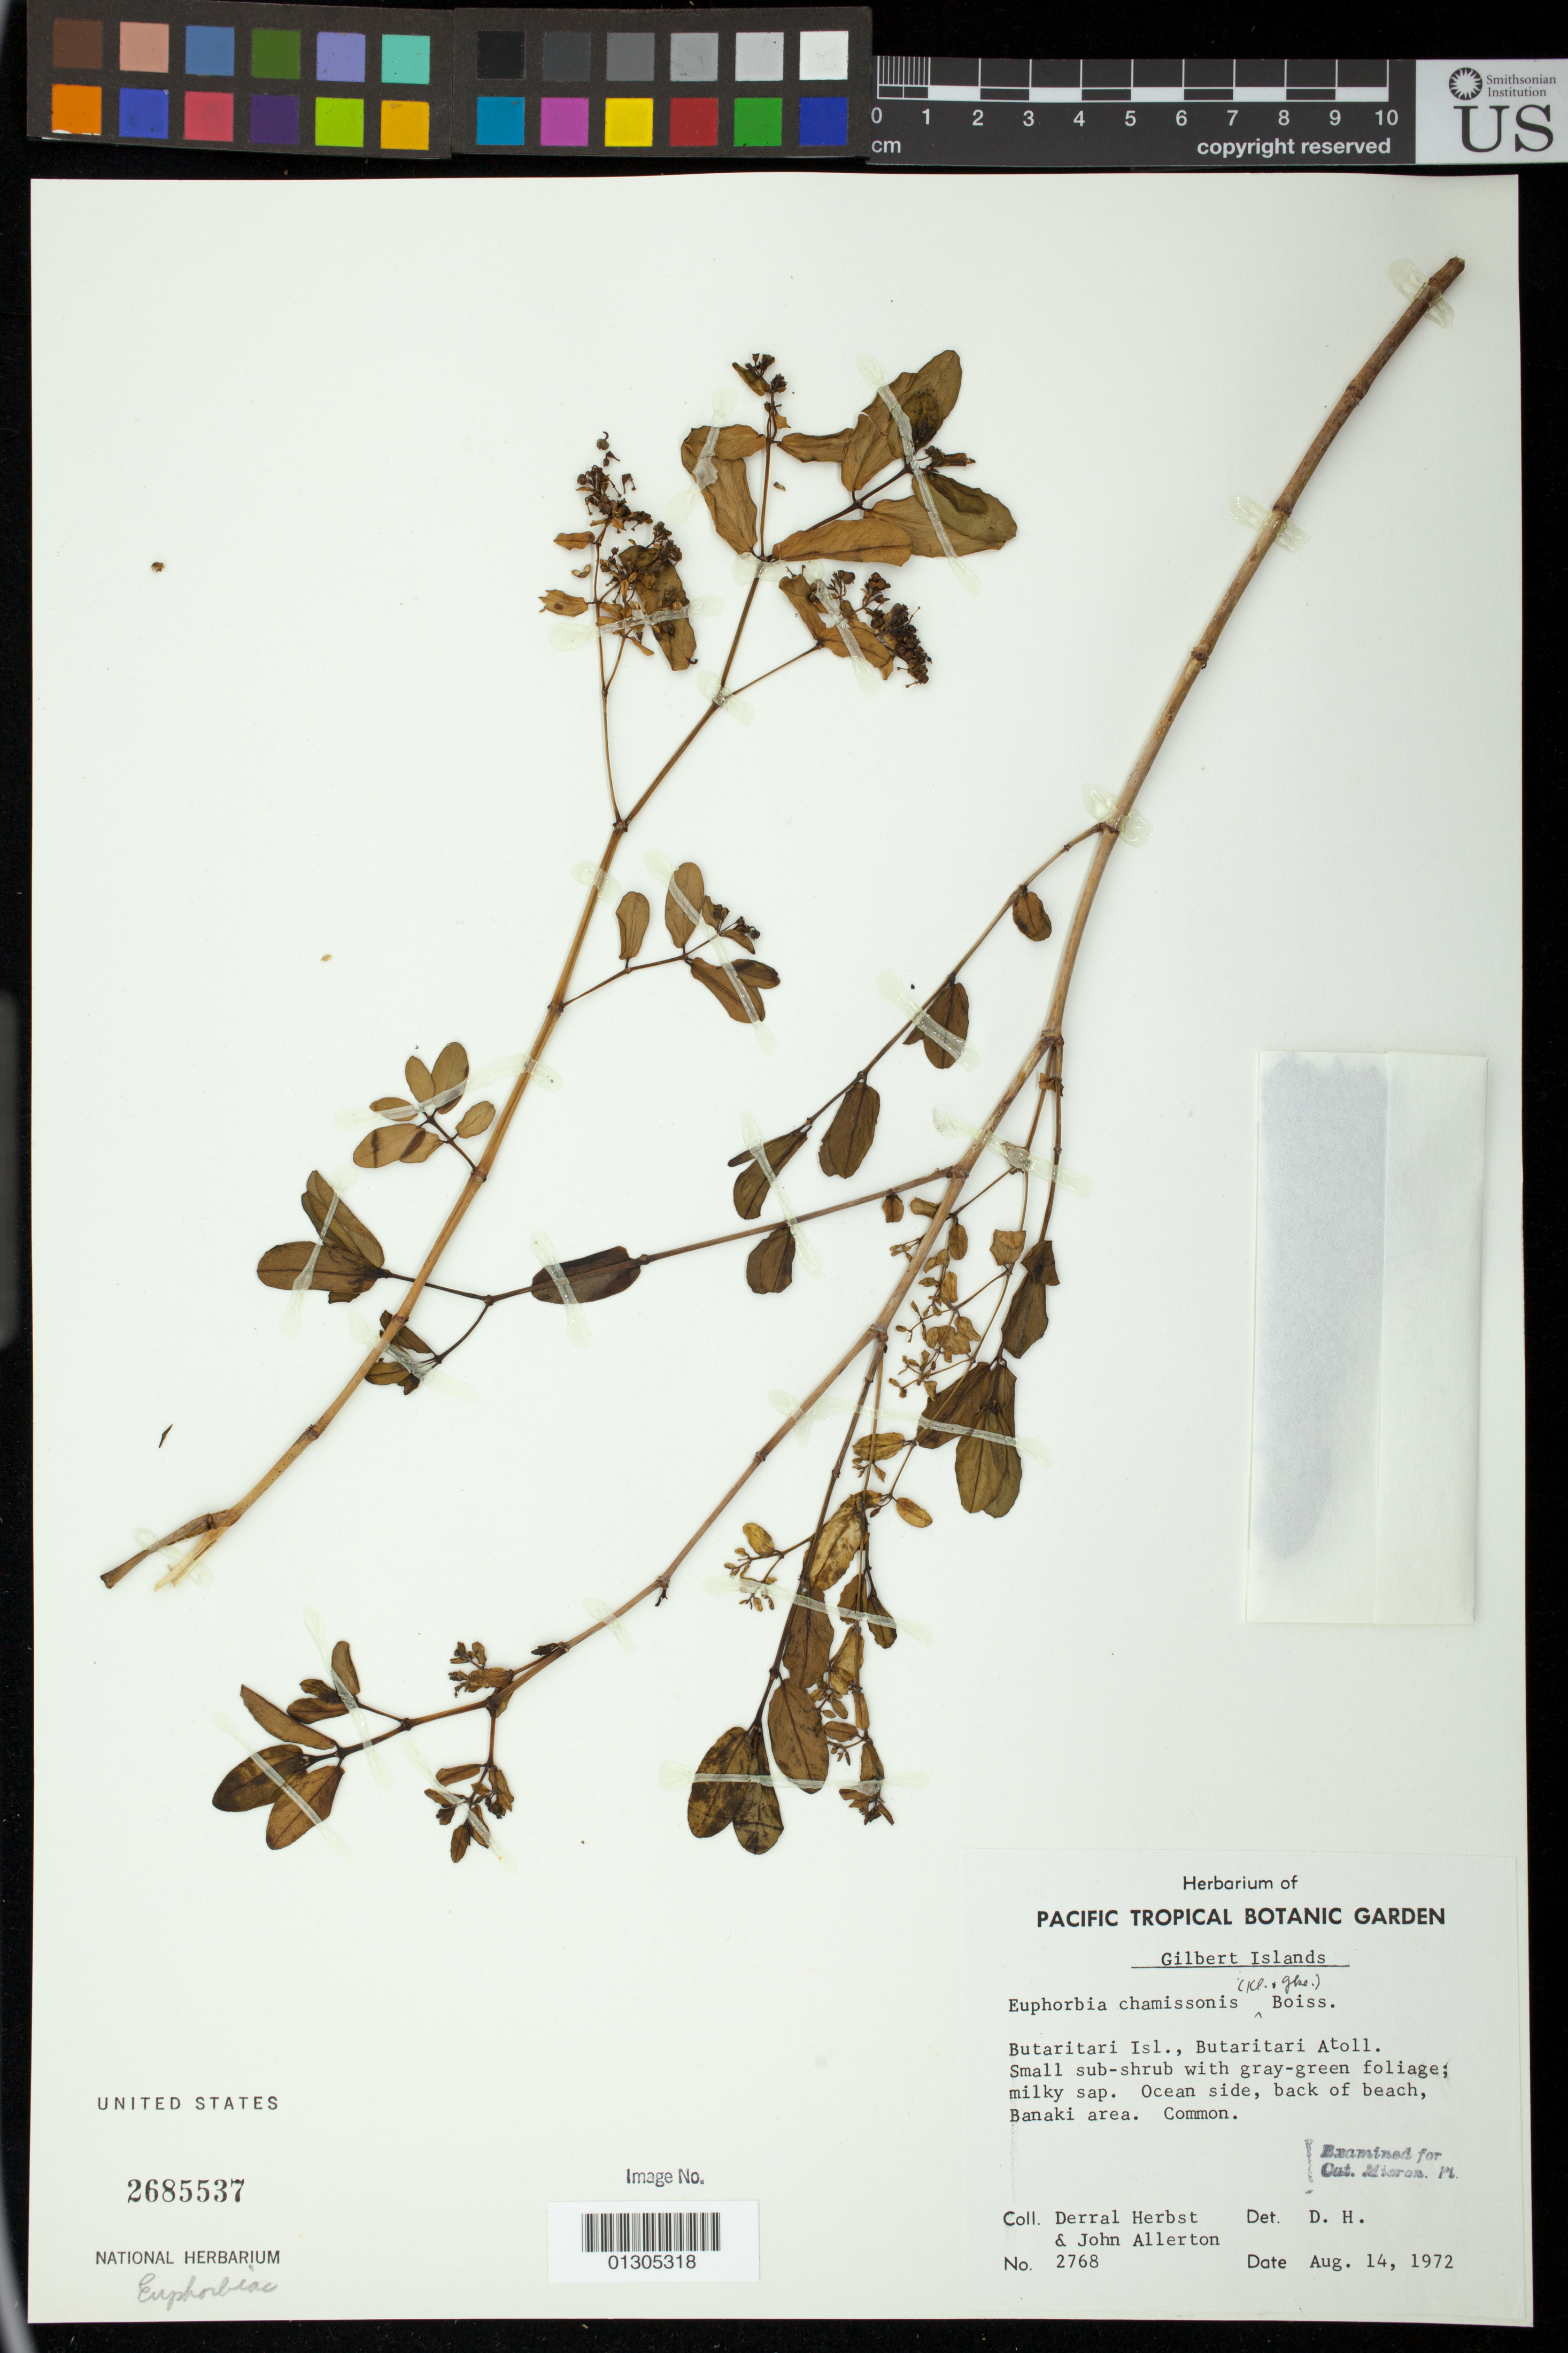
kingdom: Plantae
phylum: Tracheophyta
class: Magnoliopsida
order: Malpighiales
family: Euphorbiaceae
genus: Euphorbia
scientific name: Euphorbia chamissonis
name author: (Klotzsch ex Klotzsch & Garcke) Boiss.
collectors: D. R. Herbst & J. Allerton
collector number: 2768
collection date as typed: Aug. 14, 1972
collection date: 1972-08-14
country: Kiribati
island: Butaritari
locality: Butaritari Island, Butaritari Atoll. Ocean side, back of beach, Banaki area.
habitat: Ocean side, back of beach.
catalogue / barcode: US 2685537